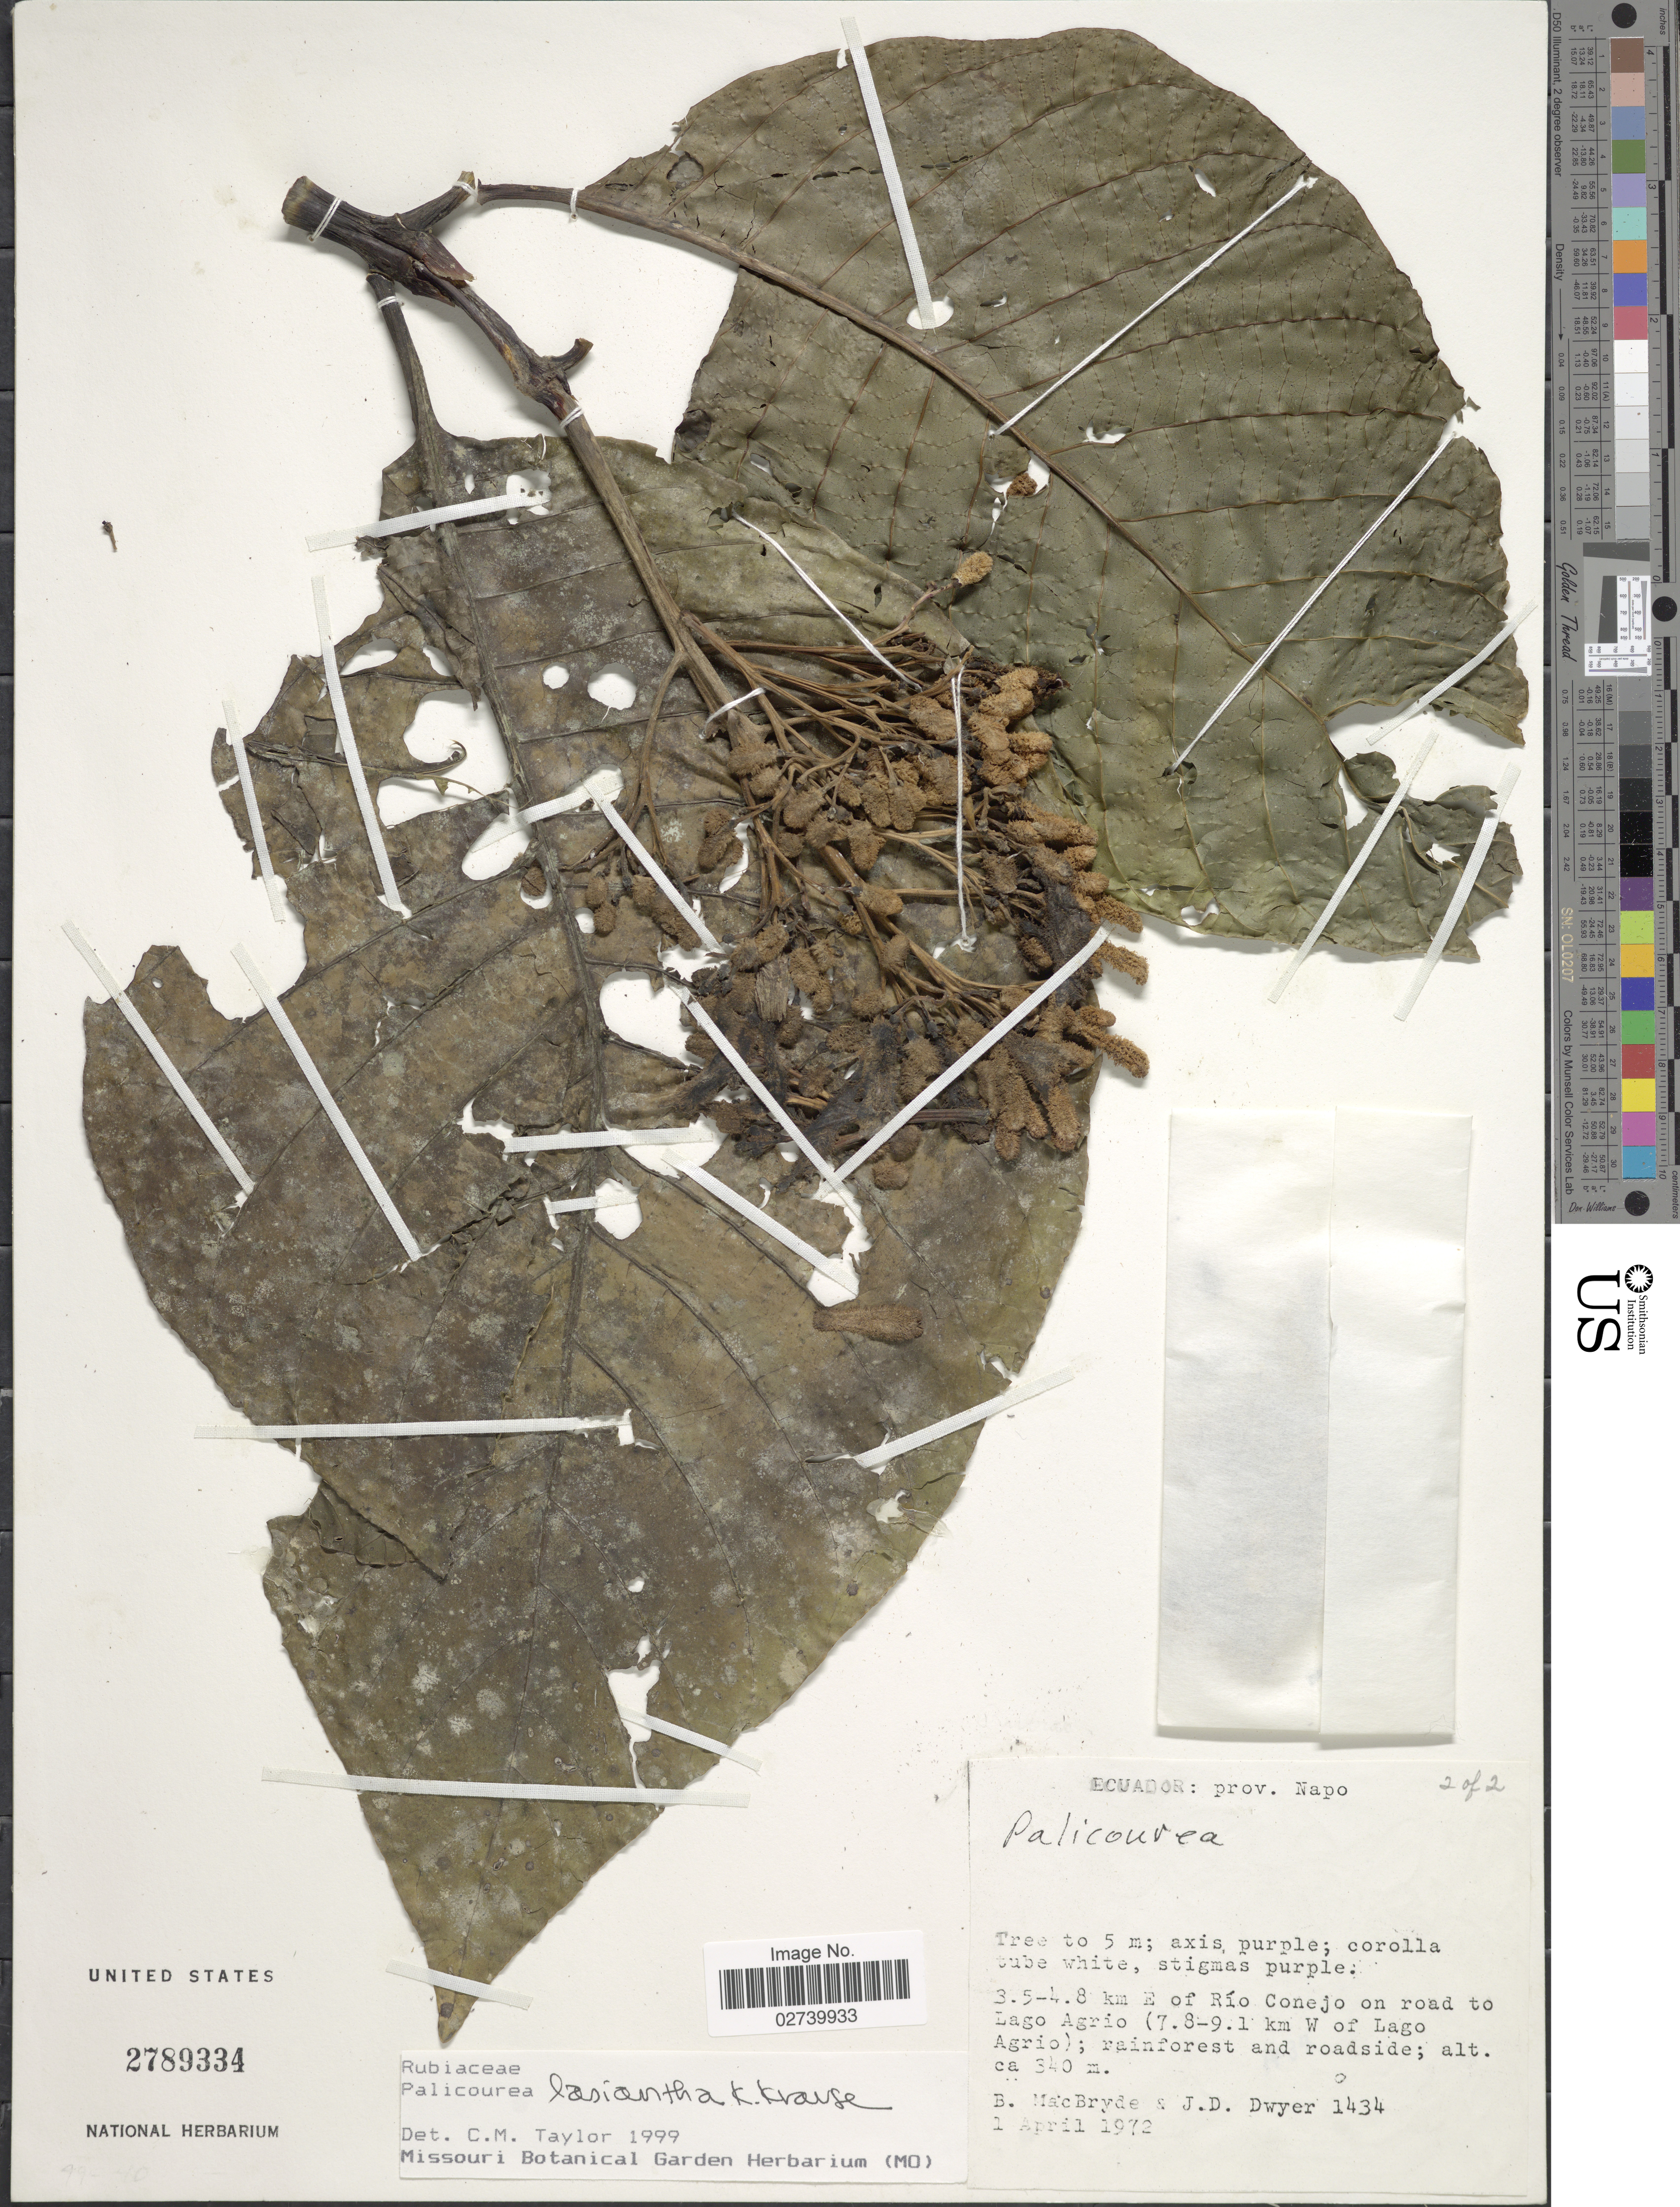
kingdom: Plantae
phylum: Tracheophyta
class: Magnoliopsida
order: Gentianales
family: Rubiaceae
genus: Palicourea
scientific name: Palicourea lasiantha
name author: Krause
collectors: B. MacBryde & J. D. Dwyer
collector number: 1434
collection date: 1972-04-01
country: Ecuador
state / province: Napo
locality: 3.5-4.8 km E of Río Conejo on road to Lago Agrio (7.8-9.1 km W of Lago Agrio)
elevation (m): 340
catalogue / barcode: US 2789334